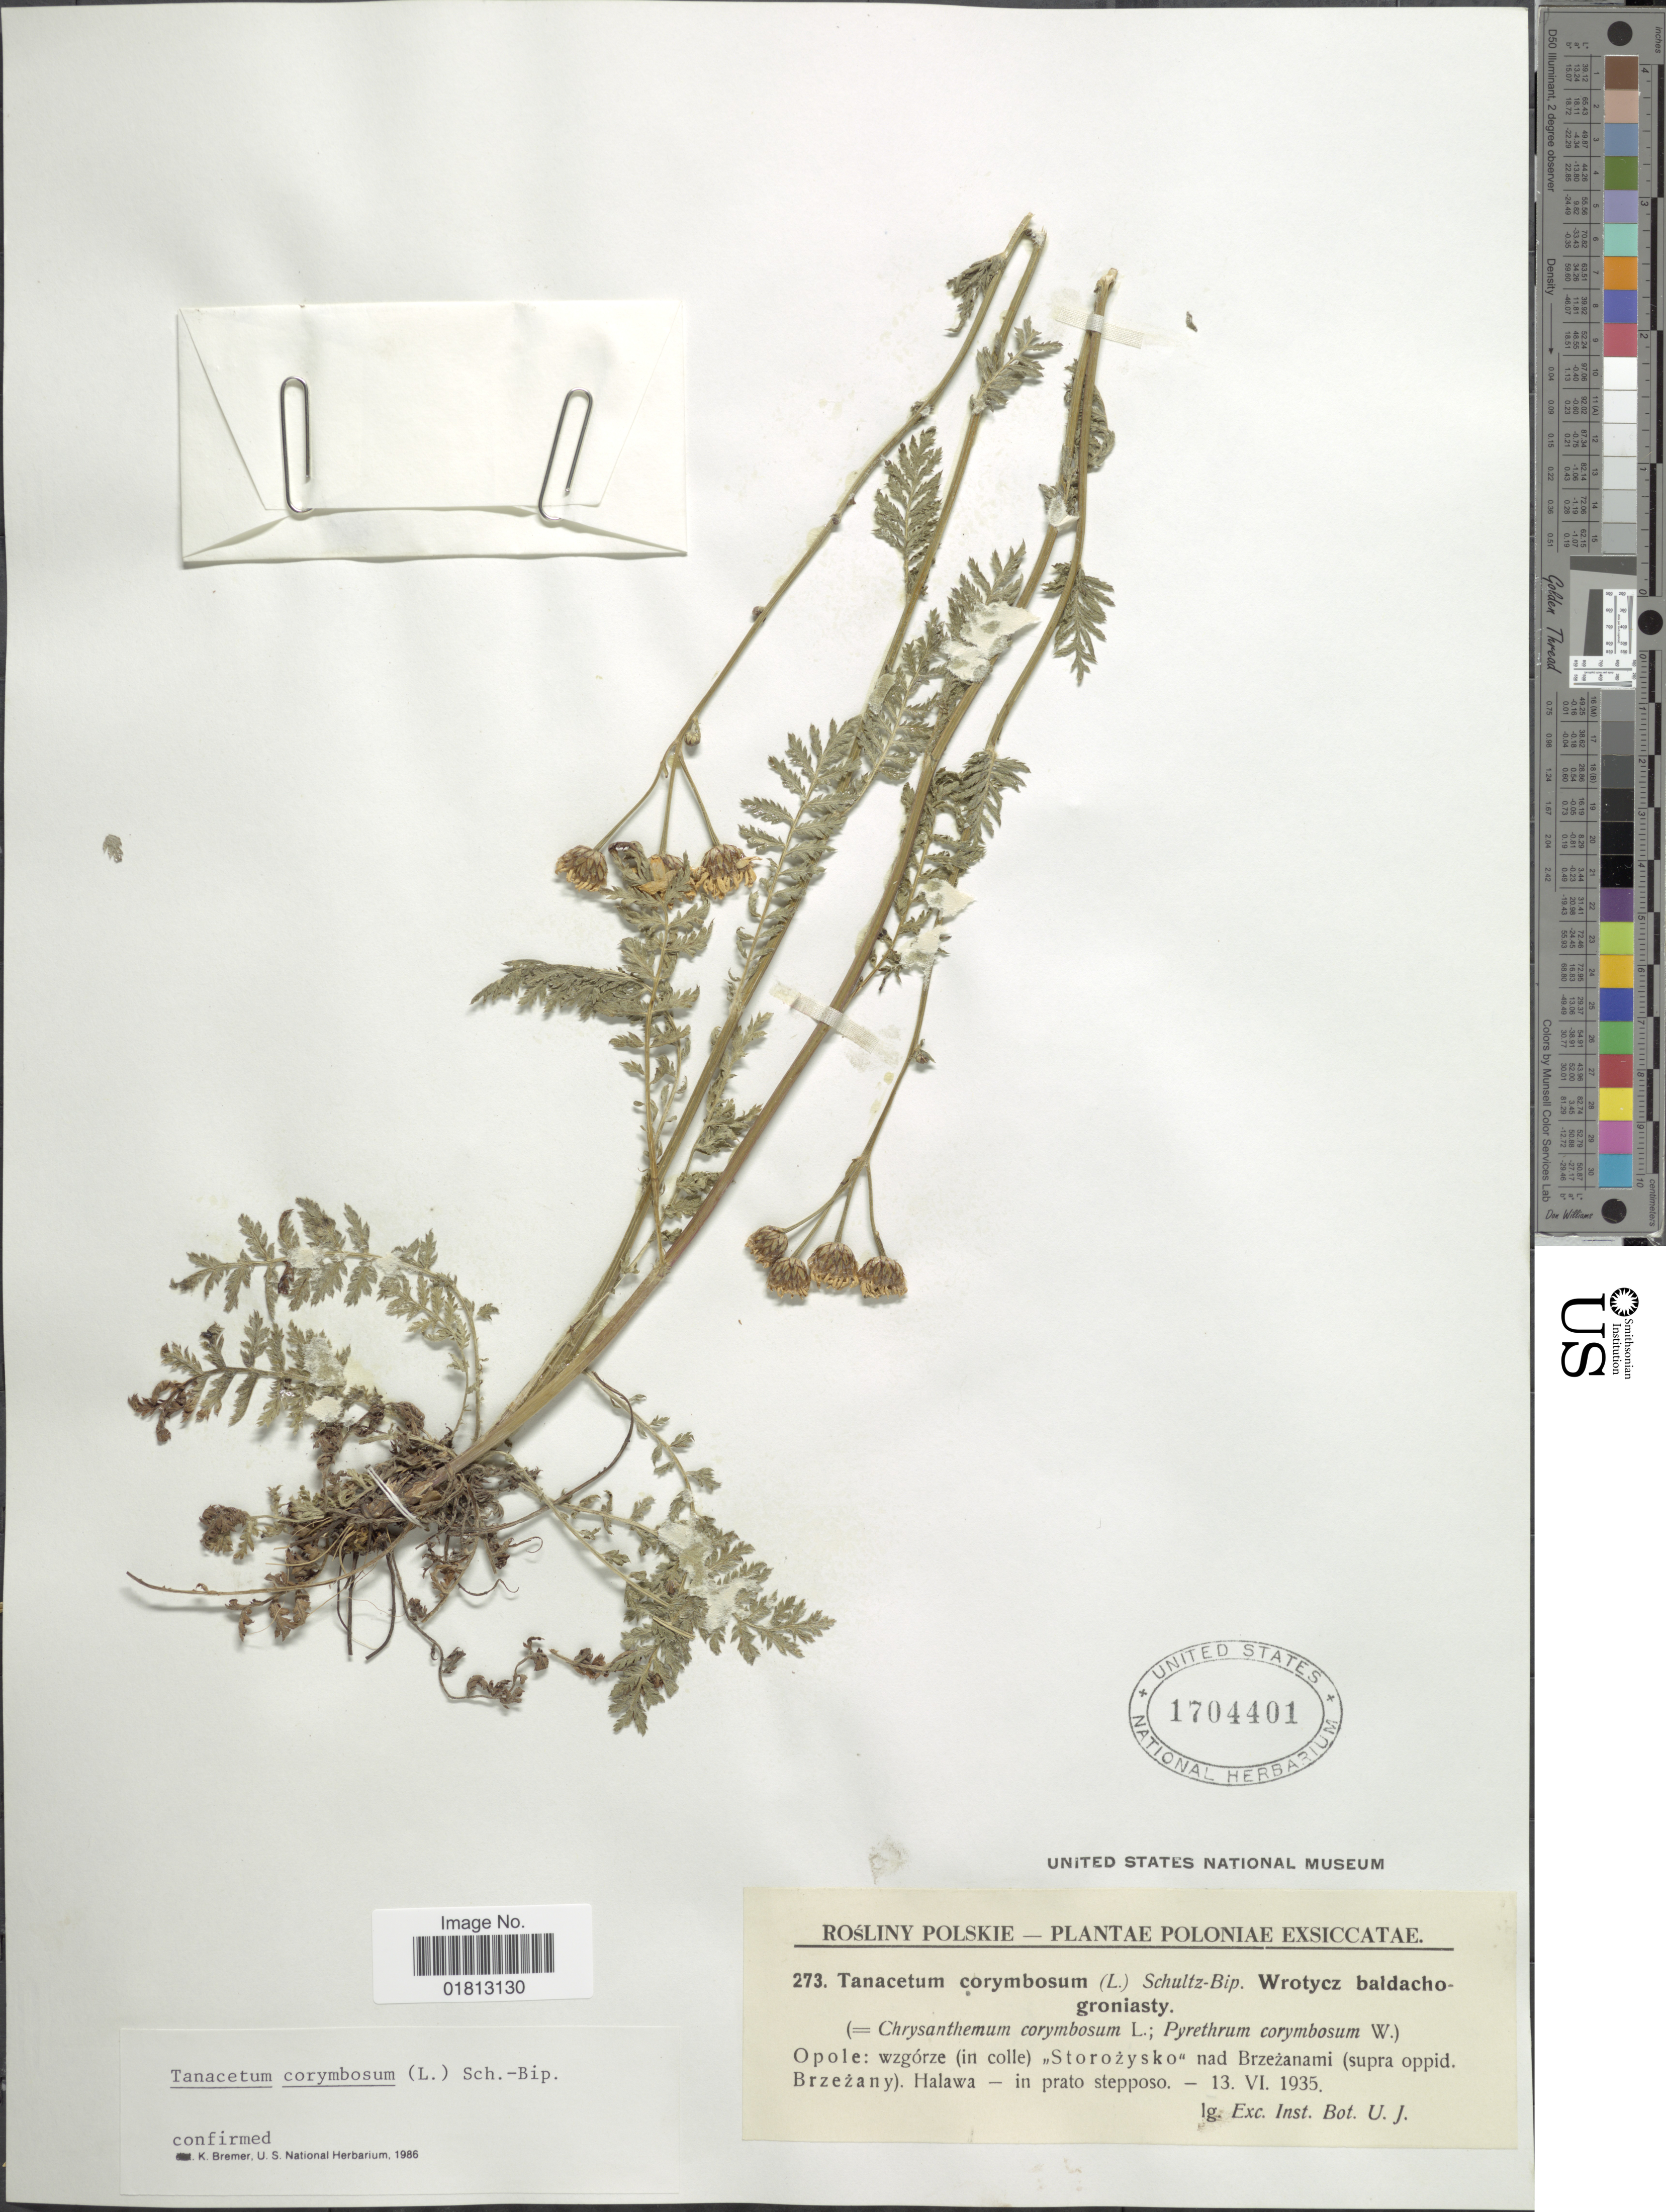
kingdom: Plantae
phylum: Tracheophyta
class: Magnoliopsida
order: Asterales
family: Asteraceae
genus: Tanacetum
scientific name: Tanacetum corymbosum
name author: (L.) Sch. Bip.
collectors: Exch. Inst. Bot. U.J.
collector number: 273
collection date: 1935-06-13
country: Poland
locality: Opole: wzgorze (in colle) Storozysko nad Brzezanami (supra oppid. Brzezany), Halawa in prato stepposo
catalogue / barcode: US 1704401